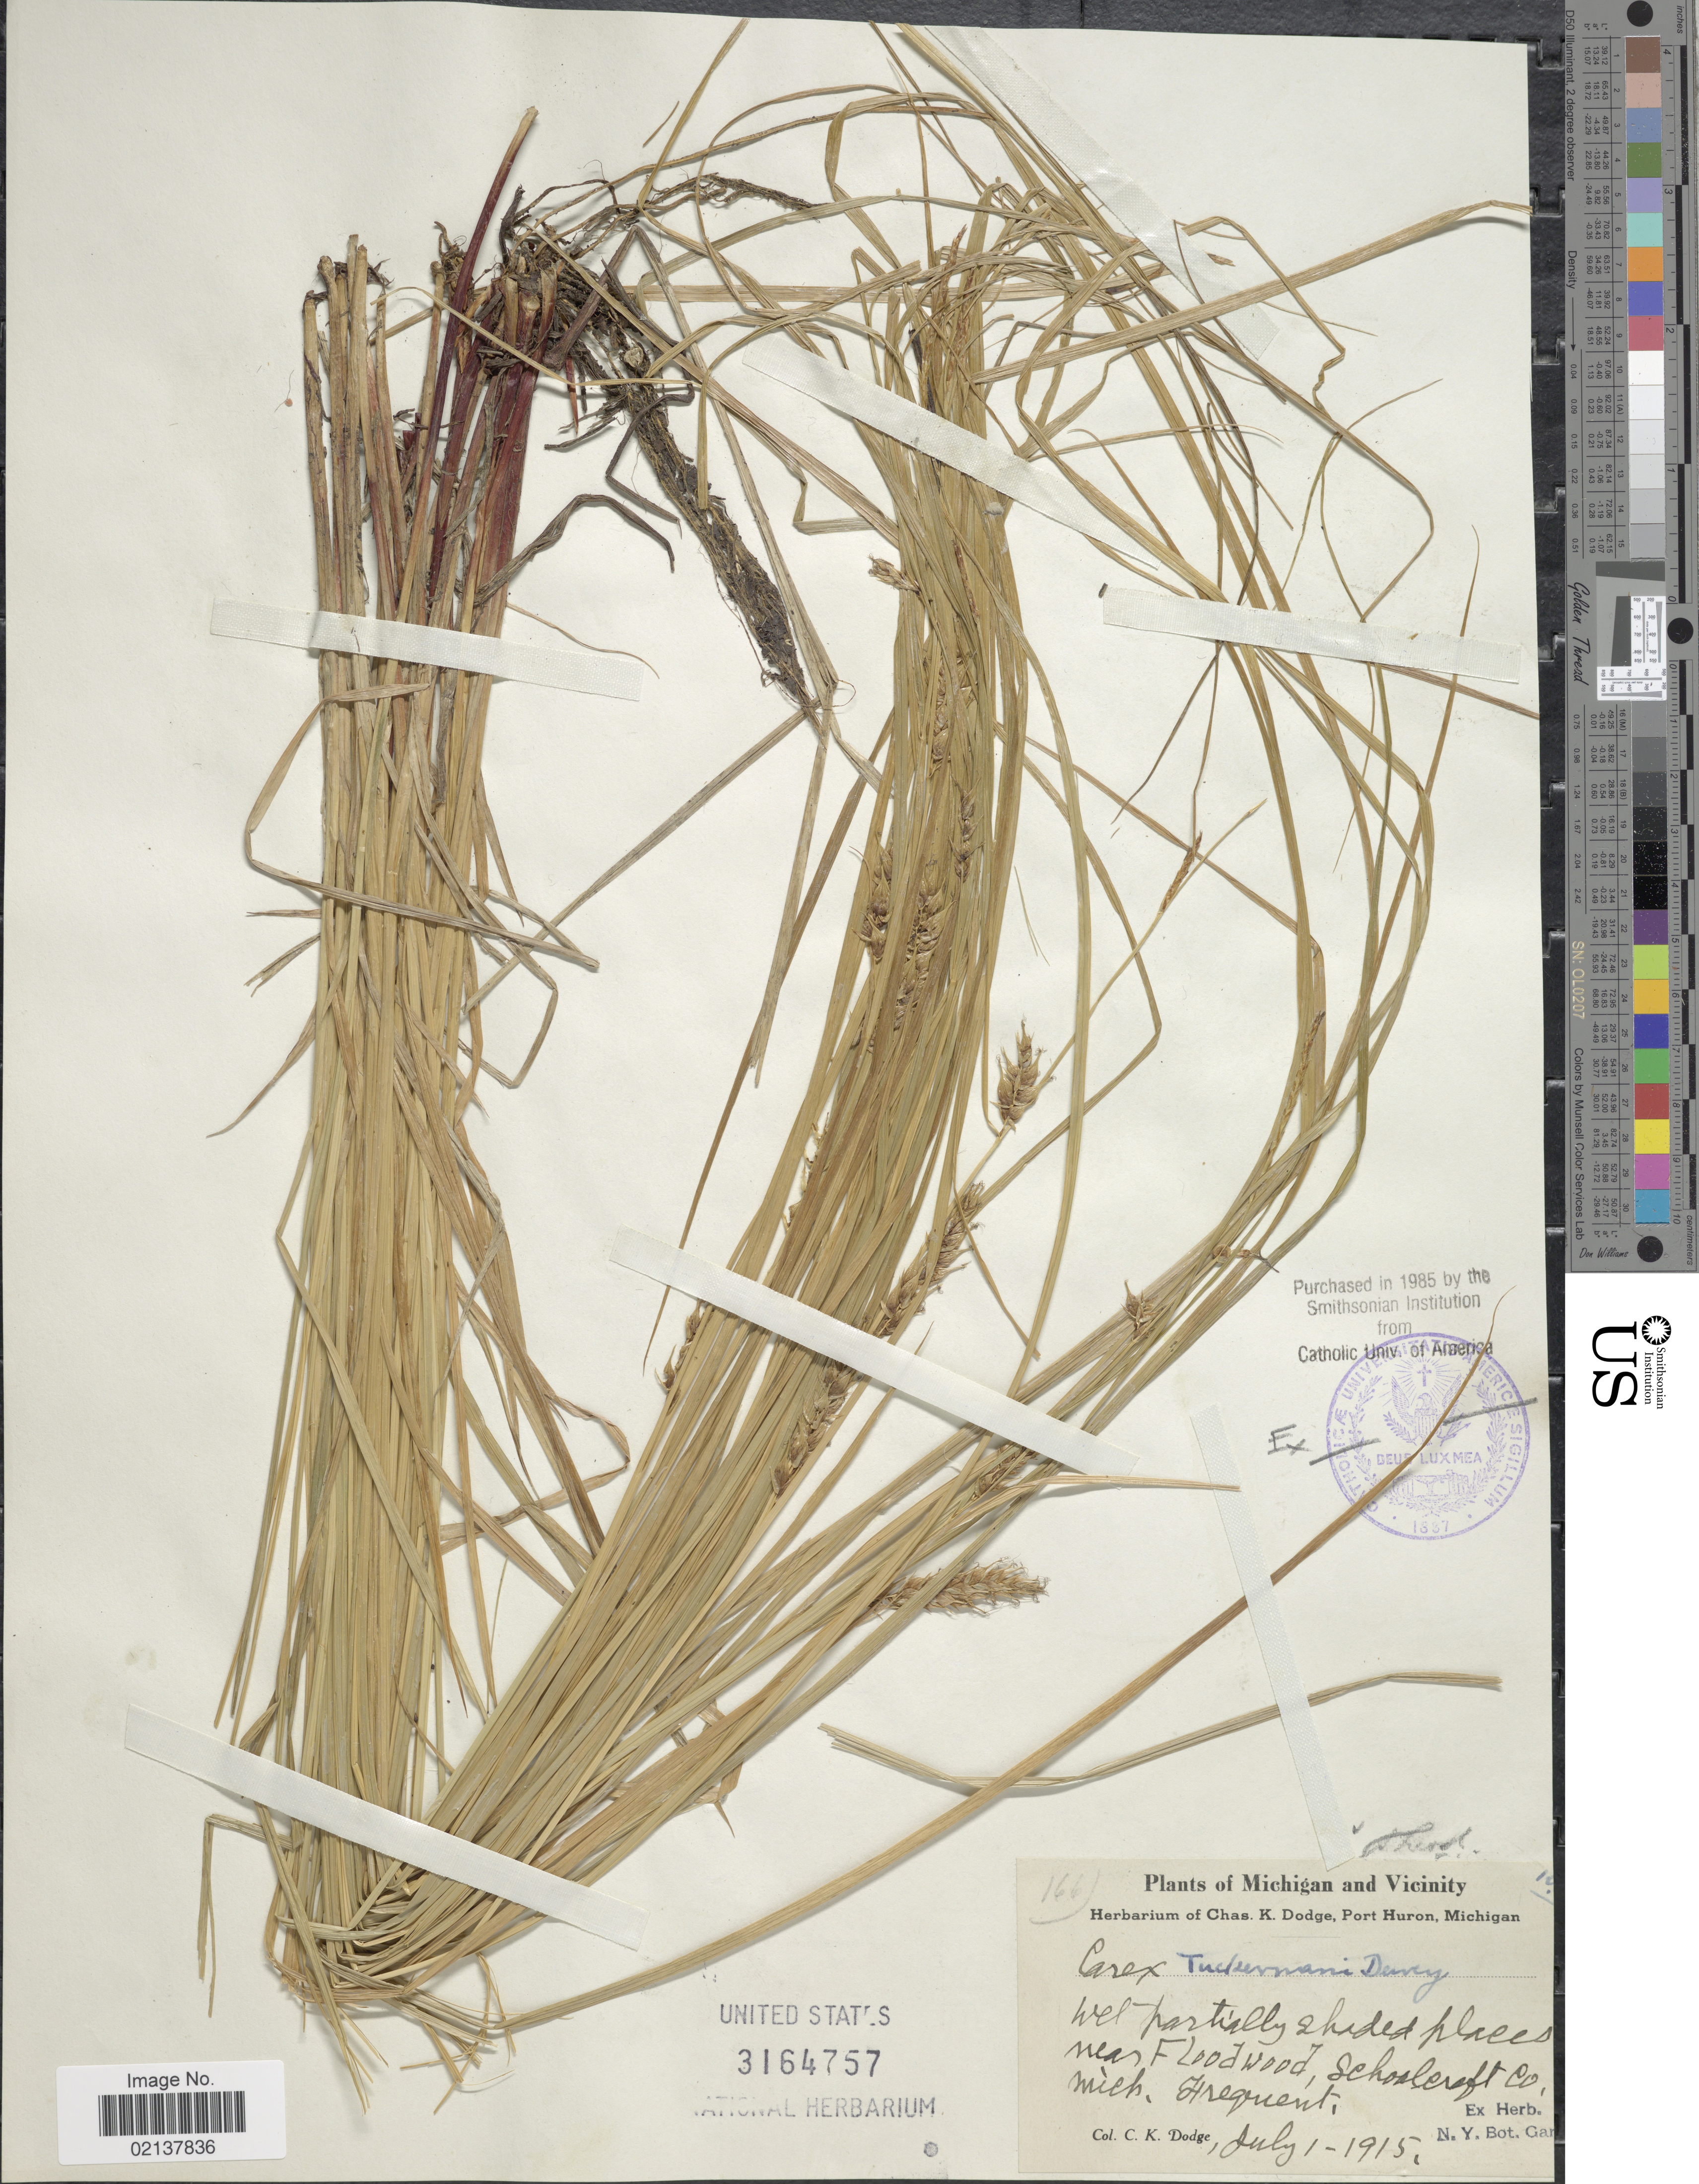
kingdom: Plantae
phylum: Tracheophyta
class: Liliopsida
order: Poales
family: Cyperaceae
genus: Carex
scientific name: Carex tuckermanii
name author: Boott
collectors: C. Dodge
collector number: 166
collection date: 1915-07-01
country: United States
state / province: Michigan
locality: Michigan and Vicinity, Wet partially shaded places near Floodwood, Schoolcraft Co., Frequent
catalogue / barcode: US 3164757